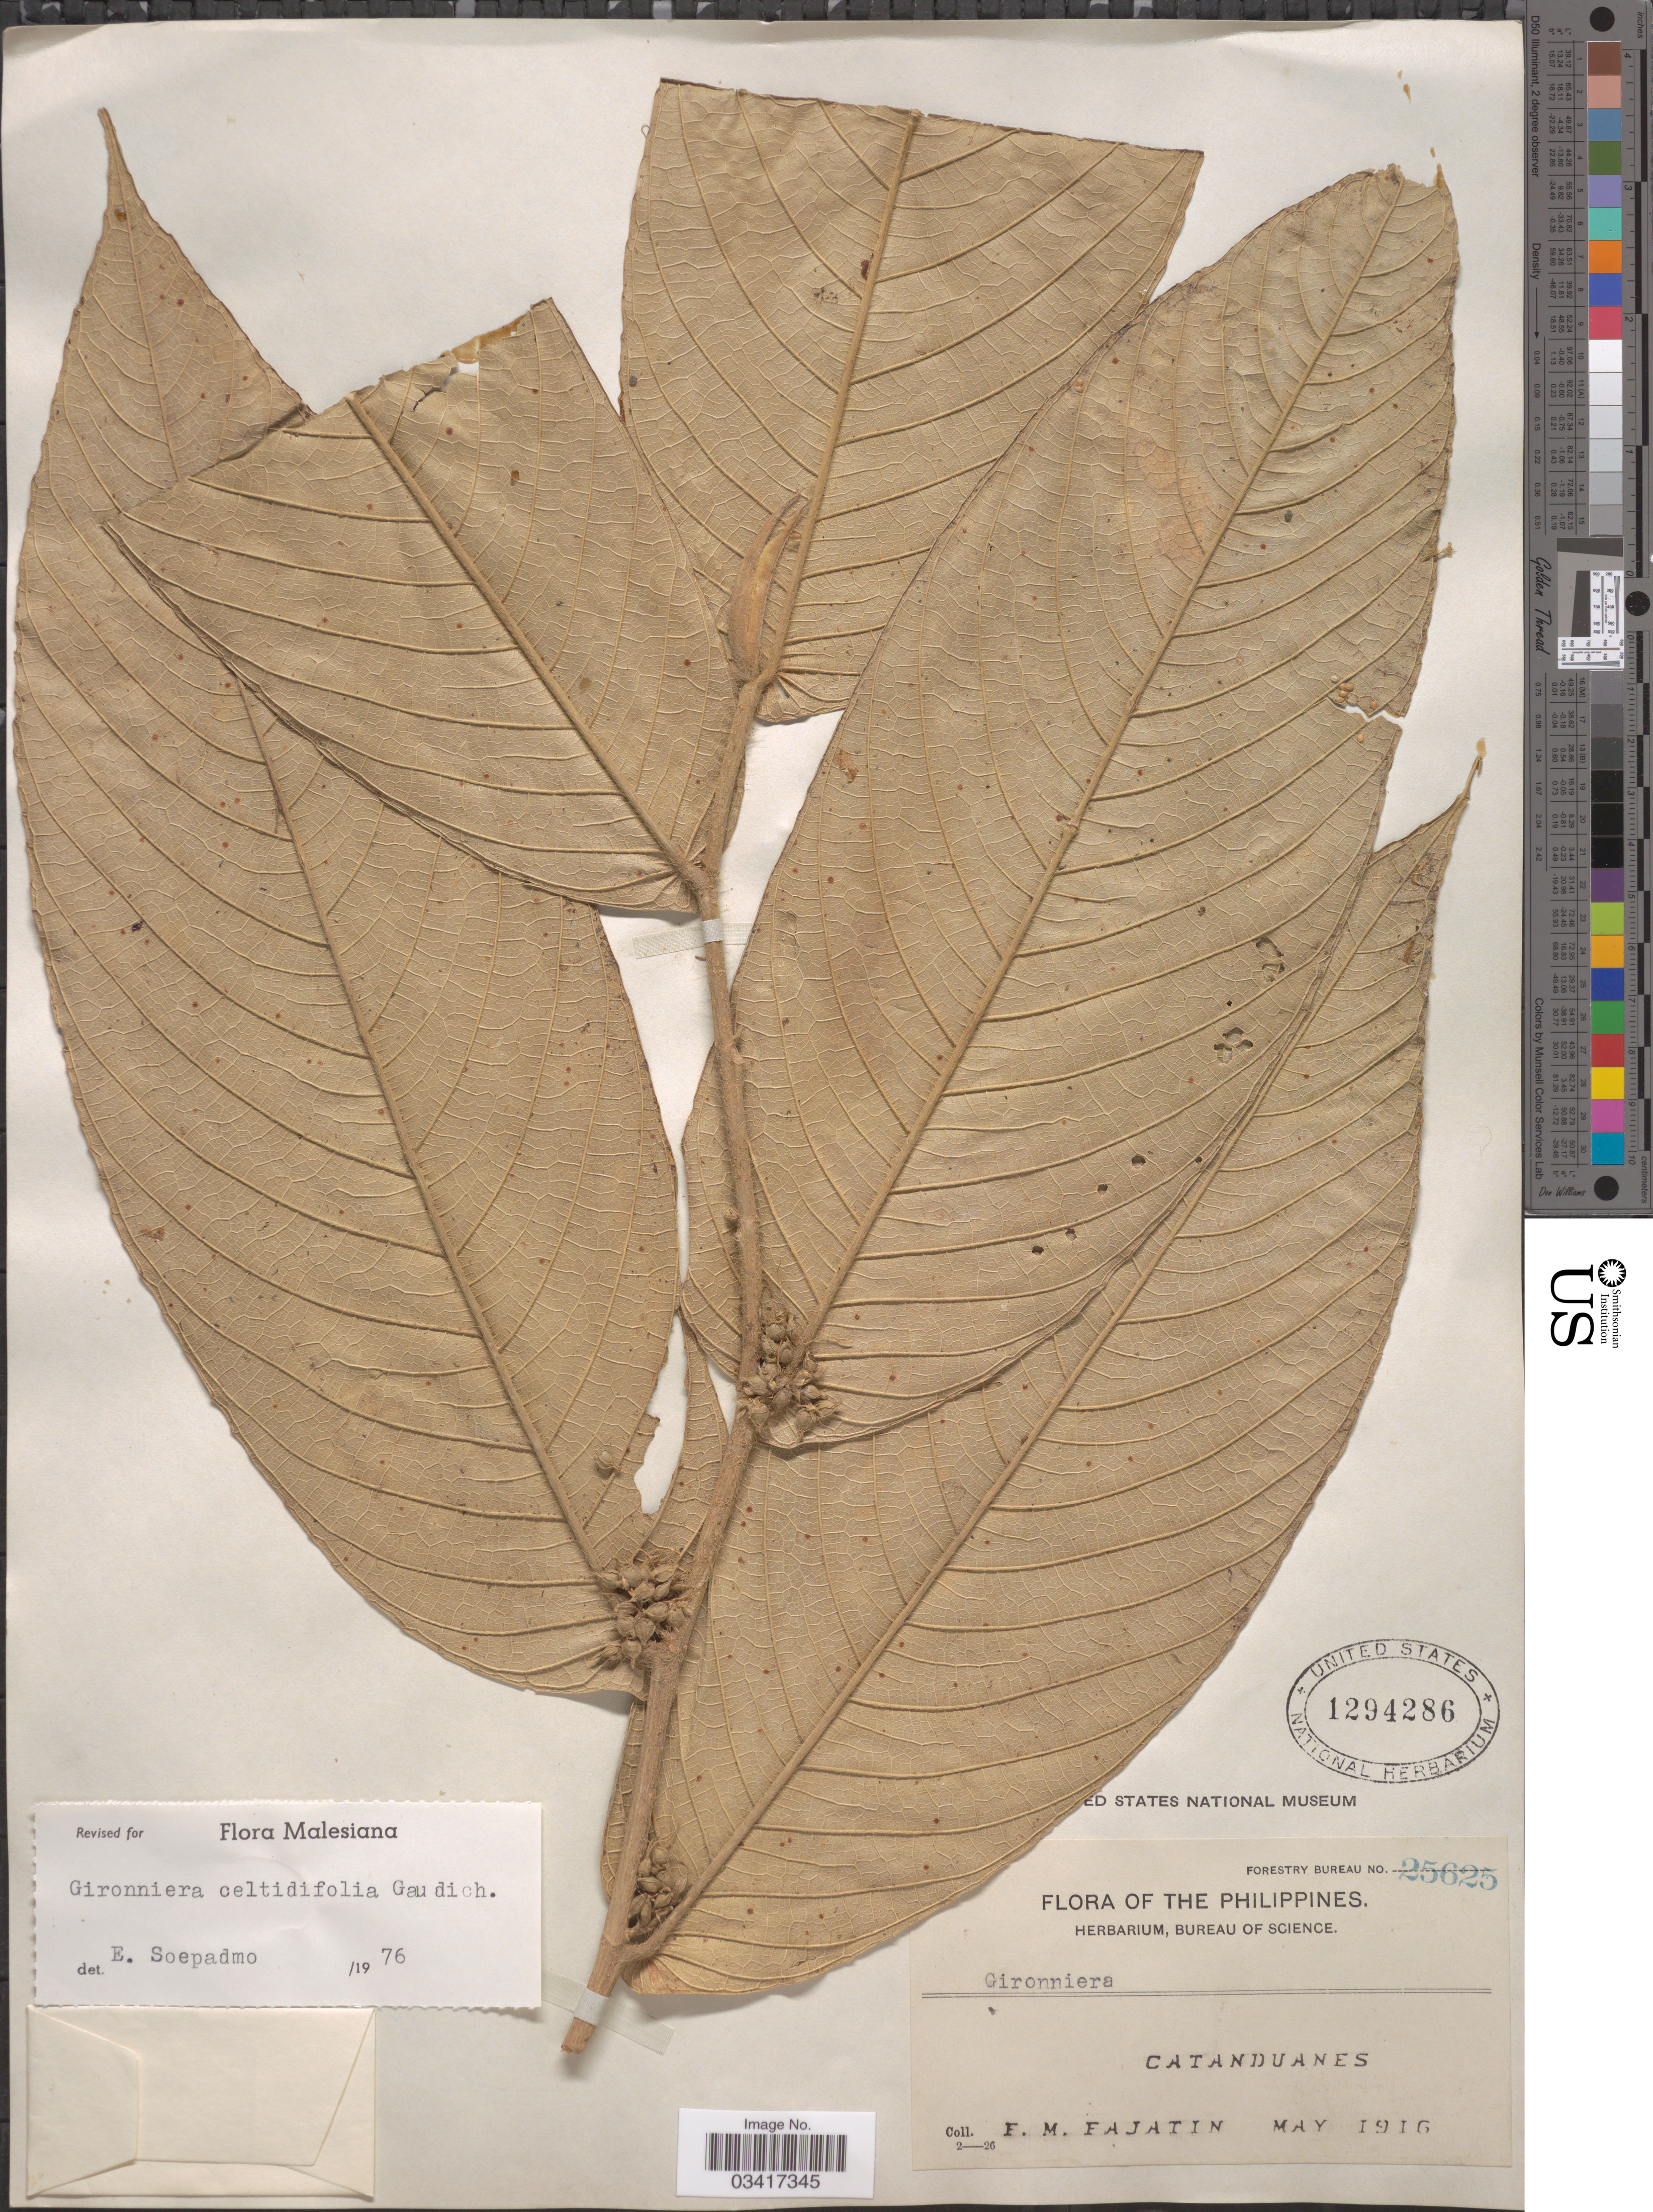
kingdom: Plantae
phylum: Tracheophyta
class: Magnoliopsida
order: Rosales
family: Cannabaceae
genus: Gironniera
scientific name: Gironniera celtidifolia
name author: Gaudich.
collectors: F. Fajatin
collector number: Forestry Bureau 25625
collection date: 1916-05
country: Philippines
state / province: Bicol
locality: Catanduanes.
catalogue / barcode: US 1294286